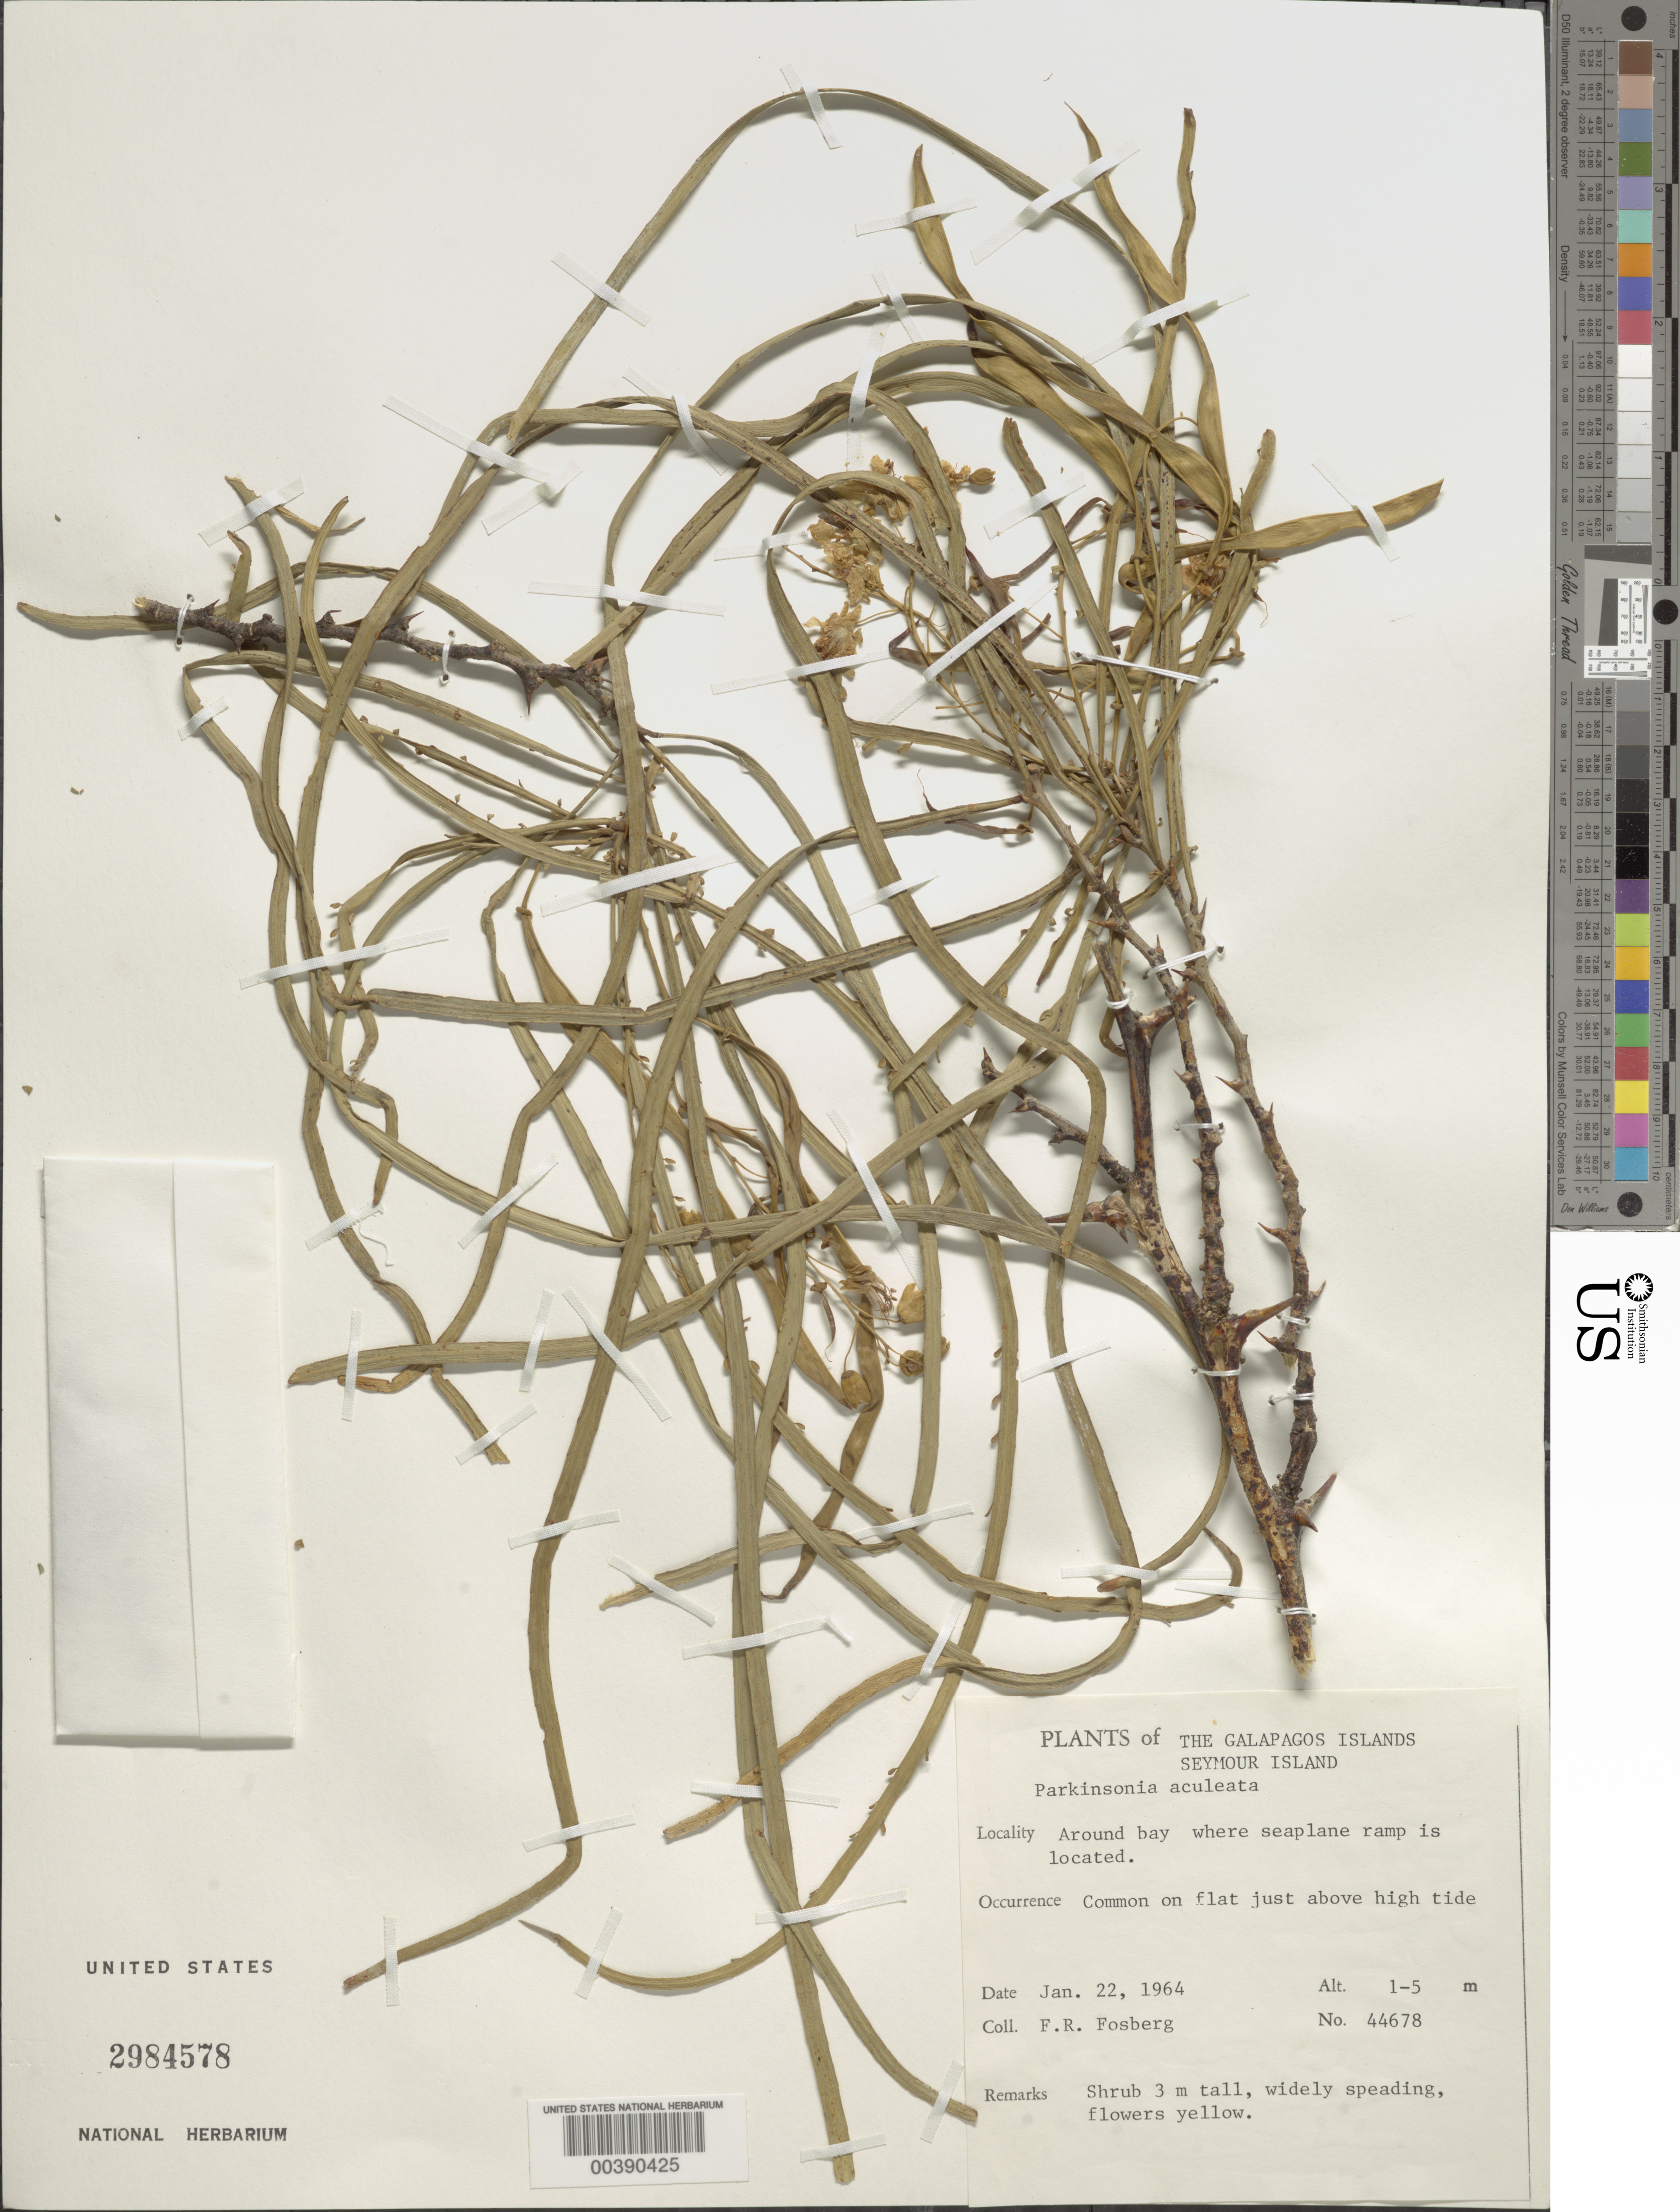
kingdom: Plantae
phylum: Tracheophyta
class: Magnoliopsida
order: Fabales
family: Fabaceae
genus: Parkinsonia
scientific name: Parkinsonia aculeata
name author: L.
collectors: F. R. Fosberg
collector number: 44678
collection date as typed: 22 Jan 1964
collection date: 1964-01-22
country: Ecuador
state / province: Colón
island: Seymour [North Seymour]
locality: Around Bay where seaplane ramp is located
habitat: On flat just above high tide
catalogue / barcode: US 2984578